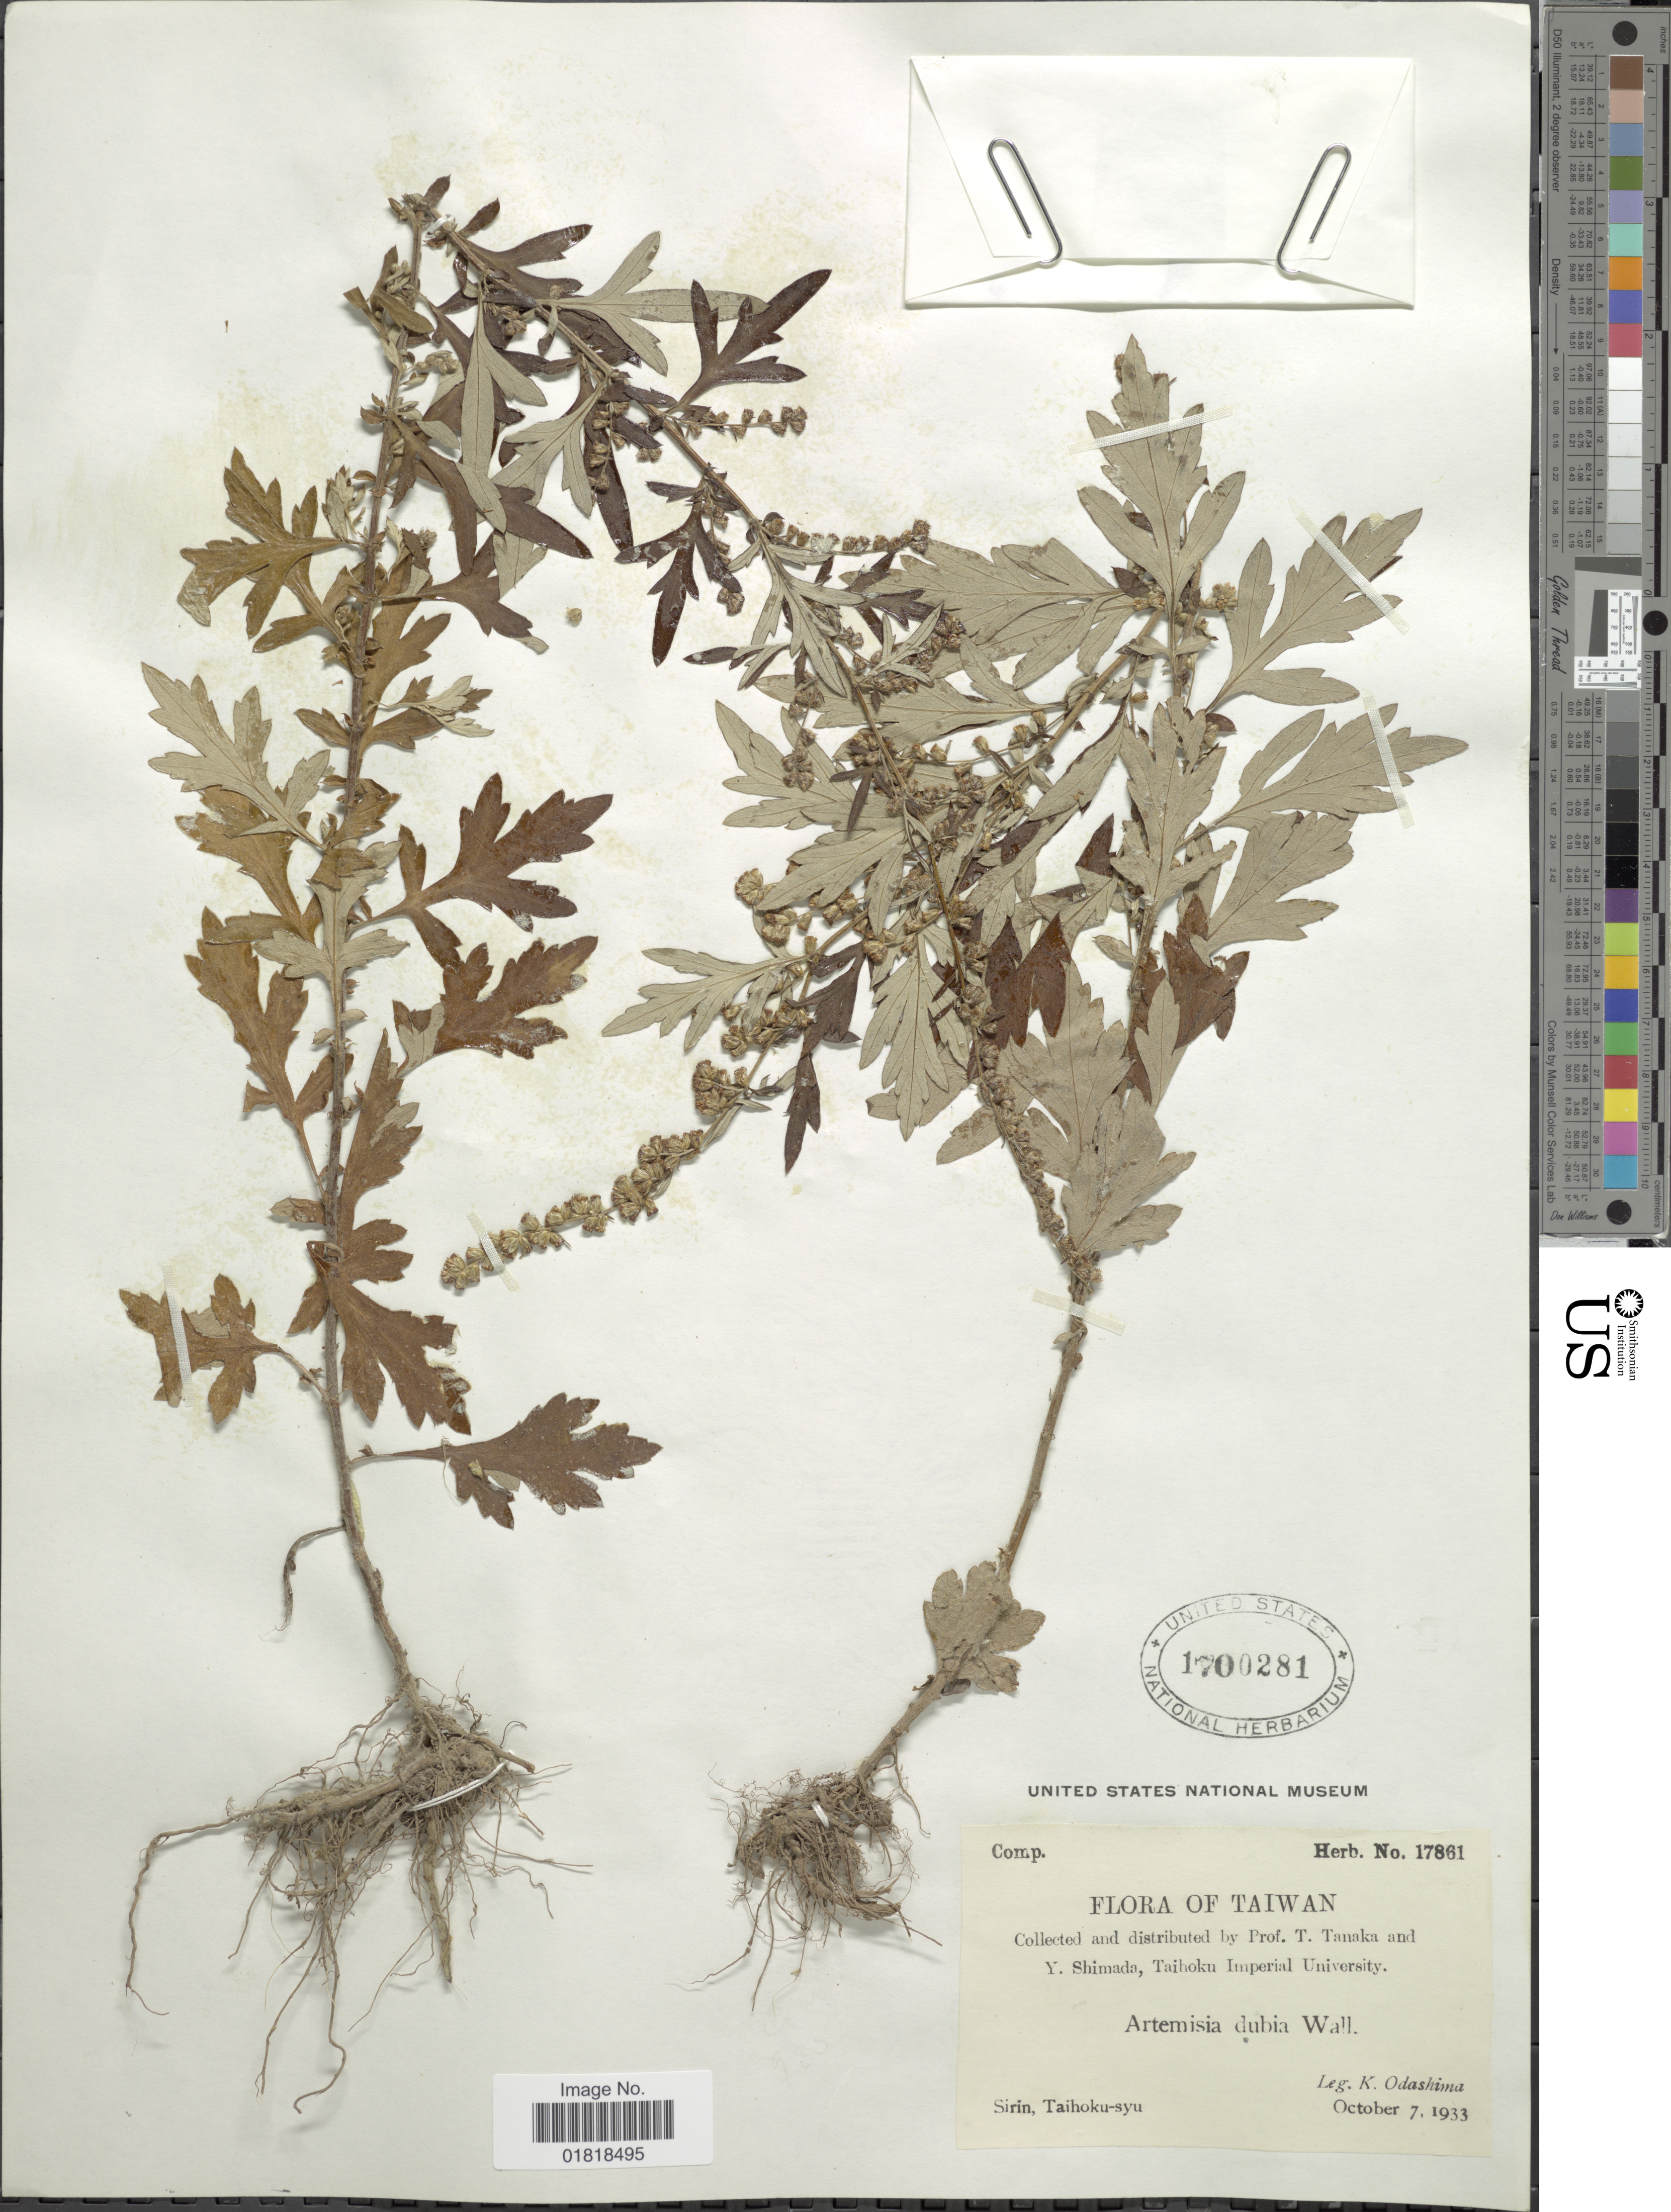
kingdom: Plantae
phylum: Tracheophyta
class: Magnoliopsida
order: Asterales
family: Asteraceae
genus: Artemisia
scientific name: Artemisia dubia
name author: Wall. ex Besser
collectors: K. Odashima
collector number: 17861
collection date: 1933-10-07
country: Taiwan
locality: Sirin, Taihoku-syu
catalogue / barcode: US 1700281